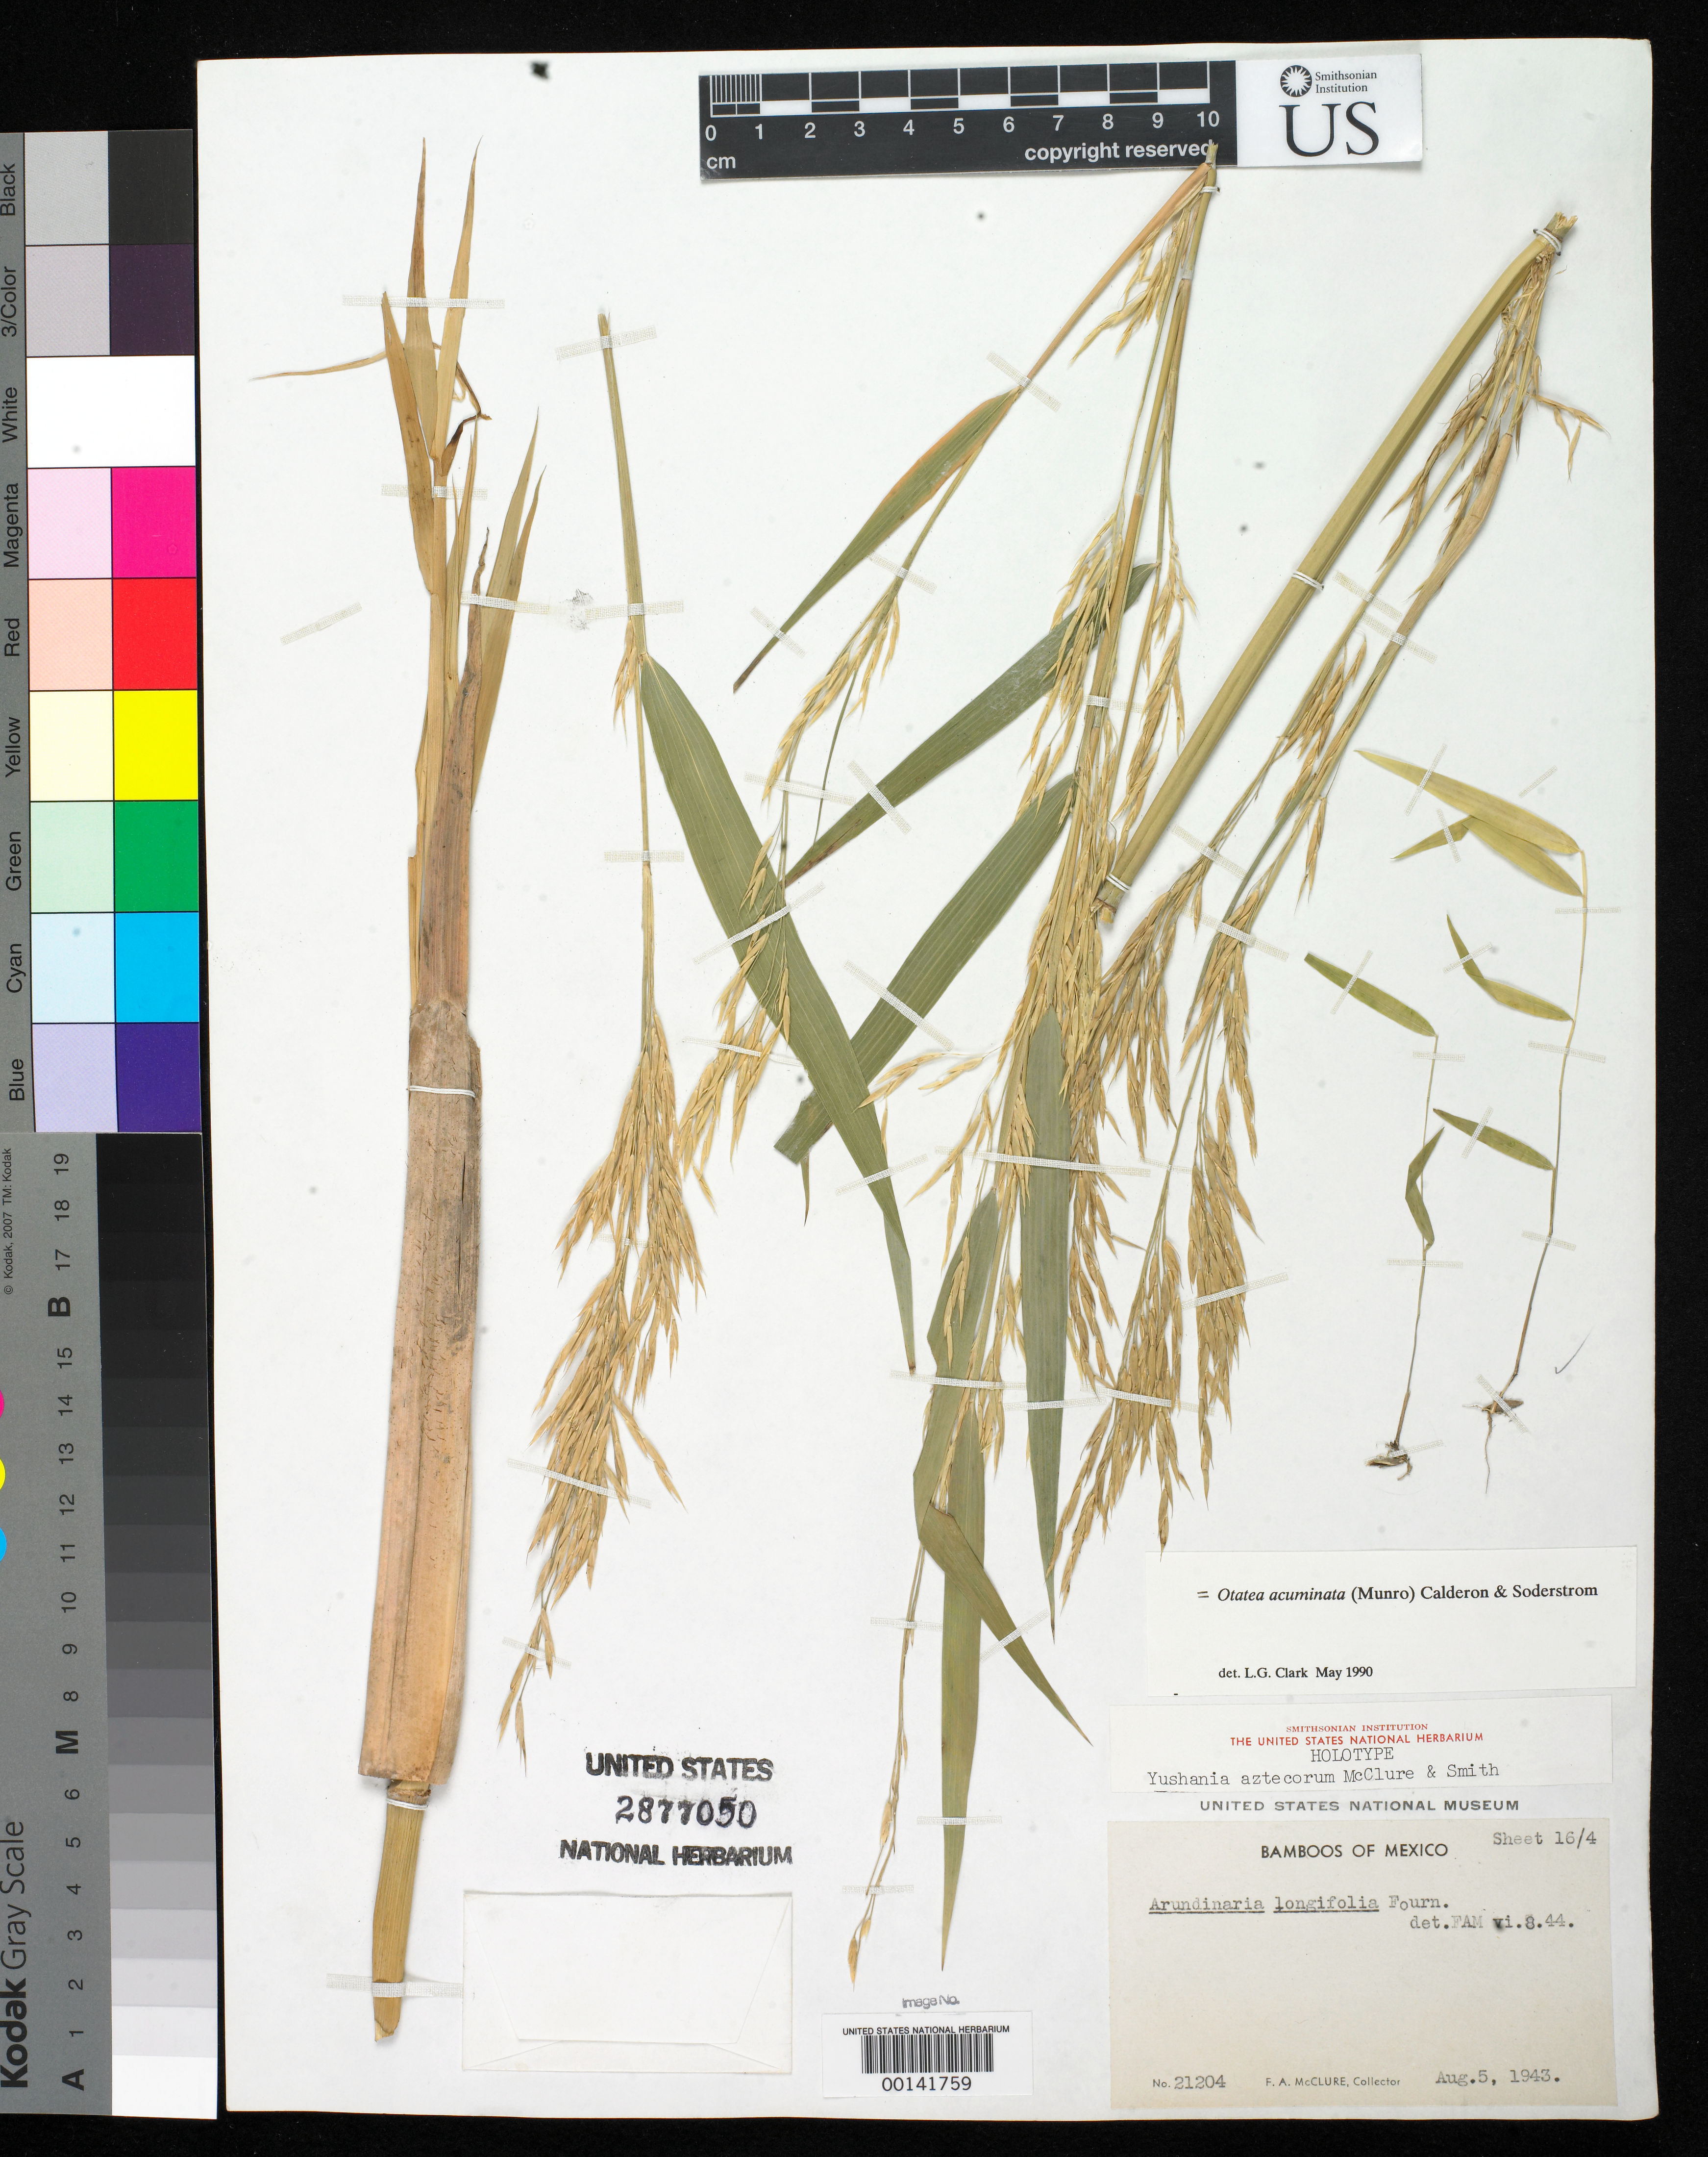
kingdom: Plantae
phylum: Tracheophyta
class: Liliopsida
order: Poales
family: Poaceae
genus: Yushania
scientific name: Yushania aztecorum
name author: McClure & E.W. Sm.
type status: Holotype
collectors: F. A. McClure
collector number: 21204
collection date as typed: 05 Aug 1943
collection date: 1943-08-05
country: Mexico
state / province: Sinaloa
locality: Slopes of La Dispensa, inland from Rosario.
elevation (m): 457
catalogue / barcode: US 2877050